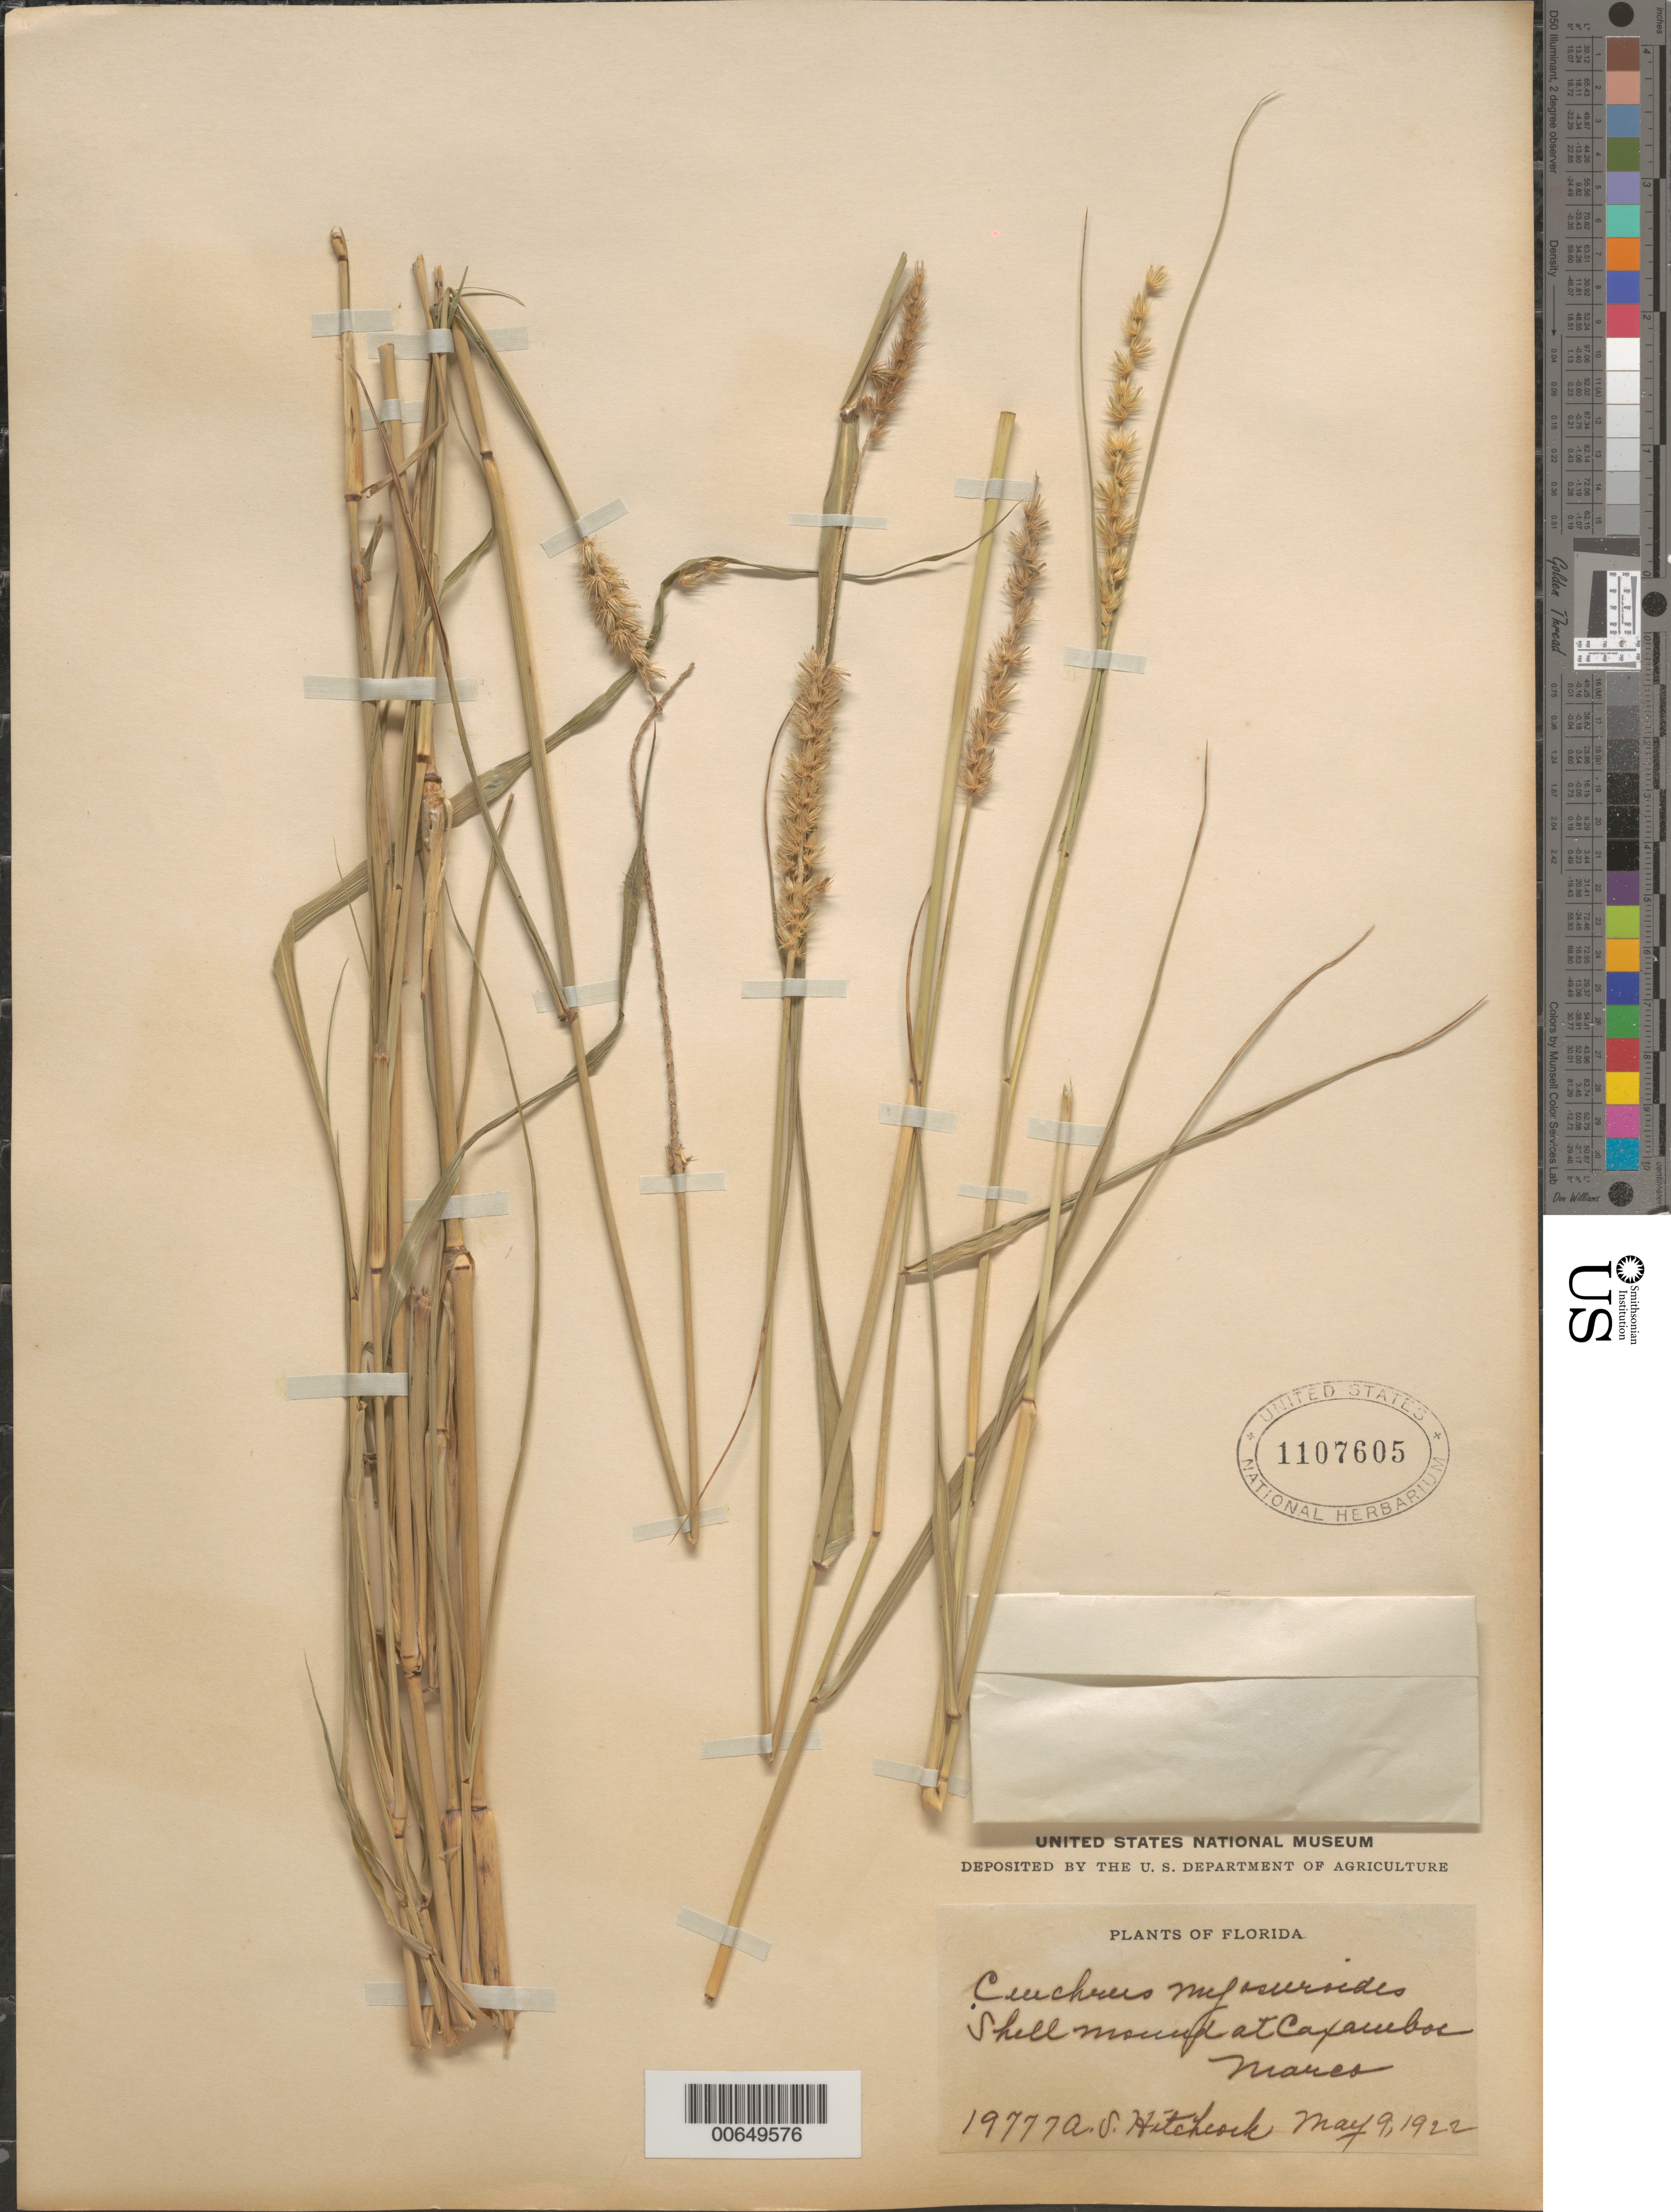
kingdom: Plantae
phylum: Tracheophyta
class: Liliopsida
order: Poales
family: Poaceae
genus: Cenchrus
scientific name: Cenchrus myosuroides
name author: Kunth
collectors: A. S. Hitchcock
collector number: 19777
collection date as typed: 09 May 1922 or 05 Sep 1922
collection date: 1922-05-09 or 1922-09-05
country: United States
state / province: Florida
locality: At Caxambos, Marco.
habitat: Shell mound.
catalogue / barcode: US 1107605